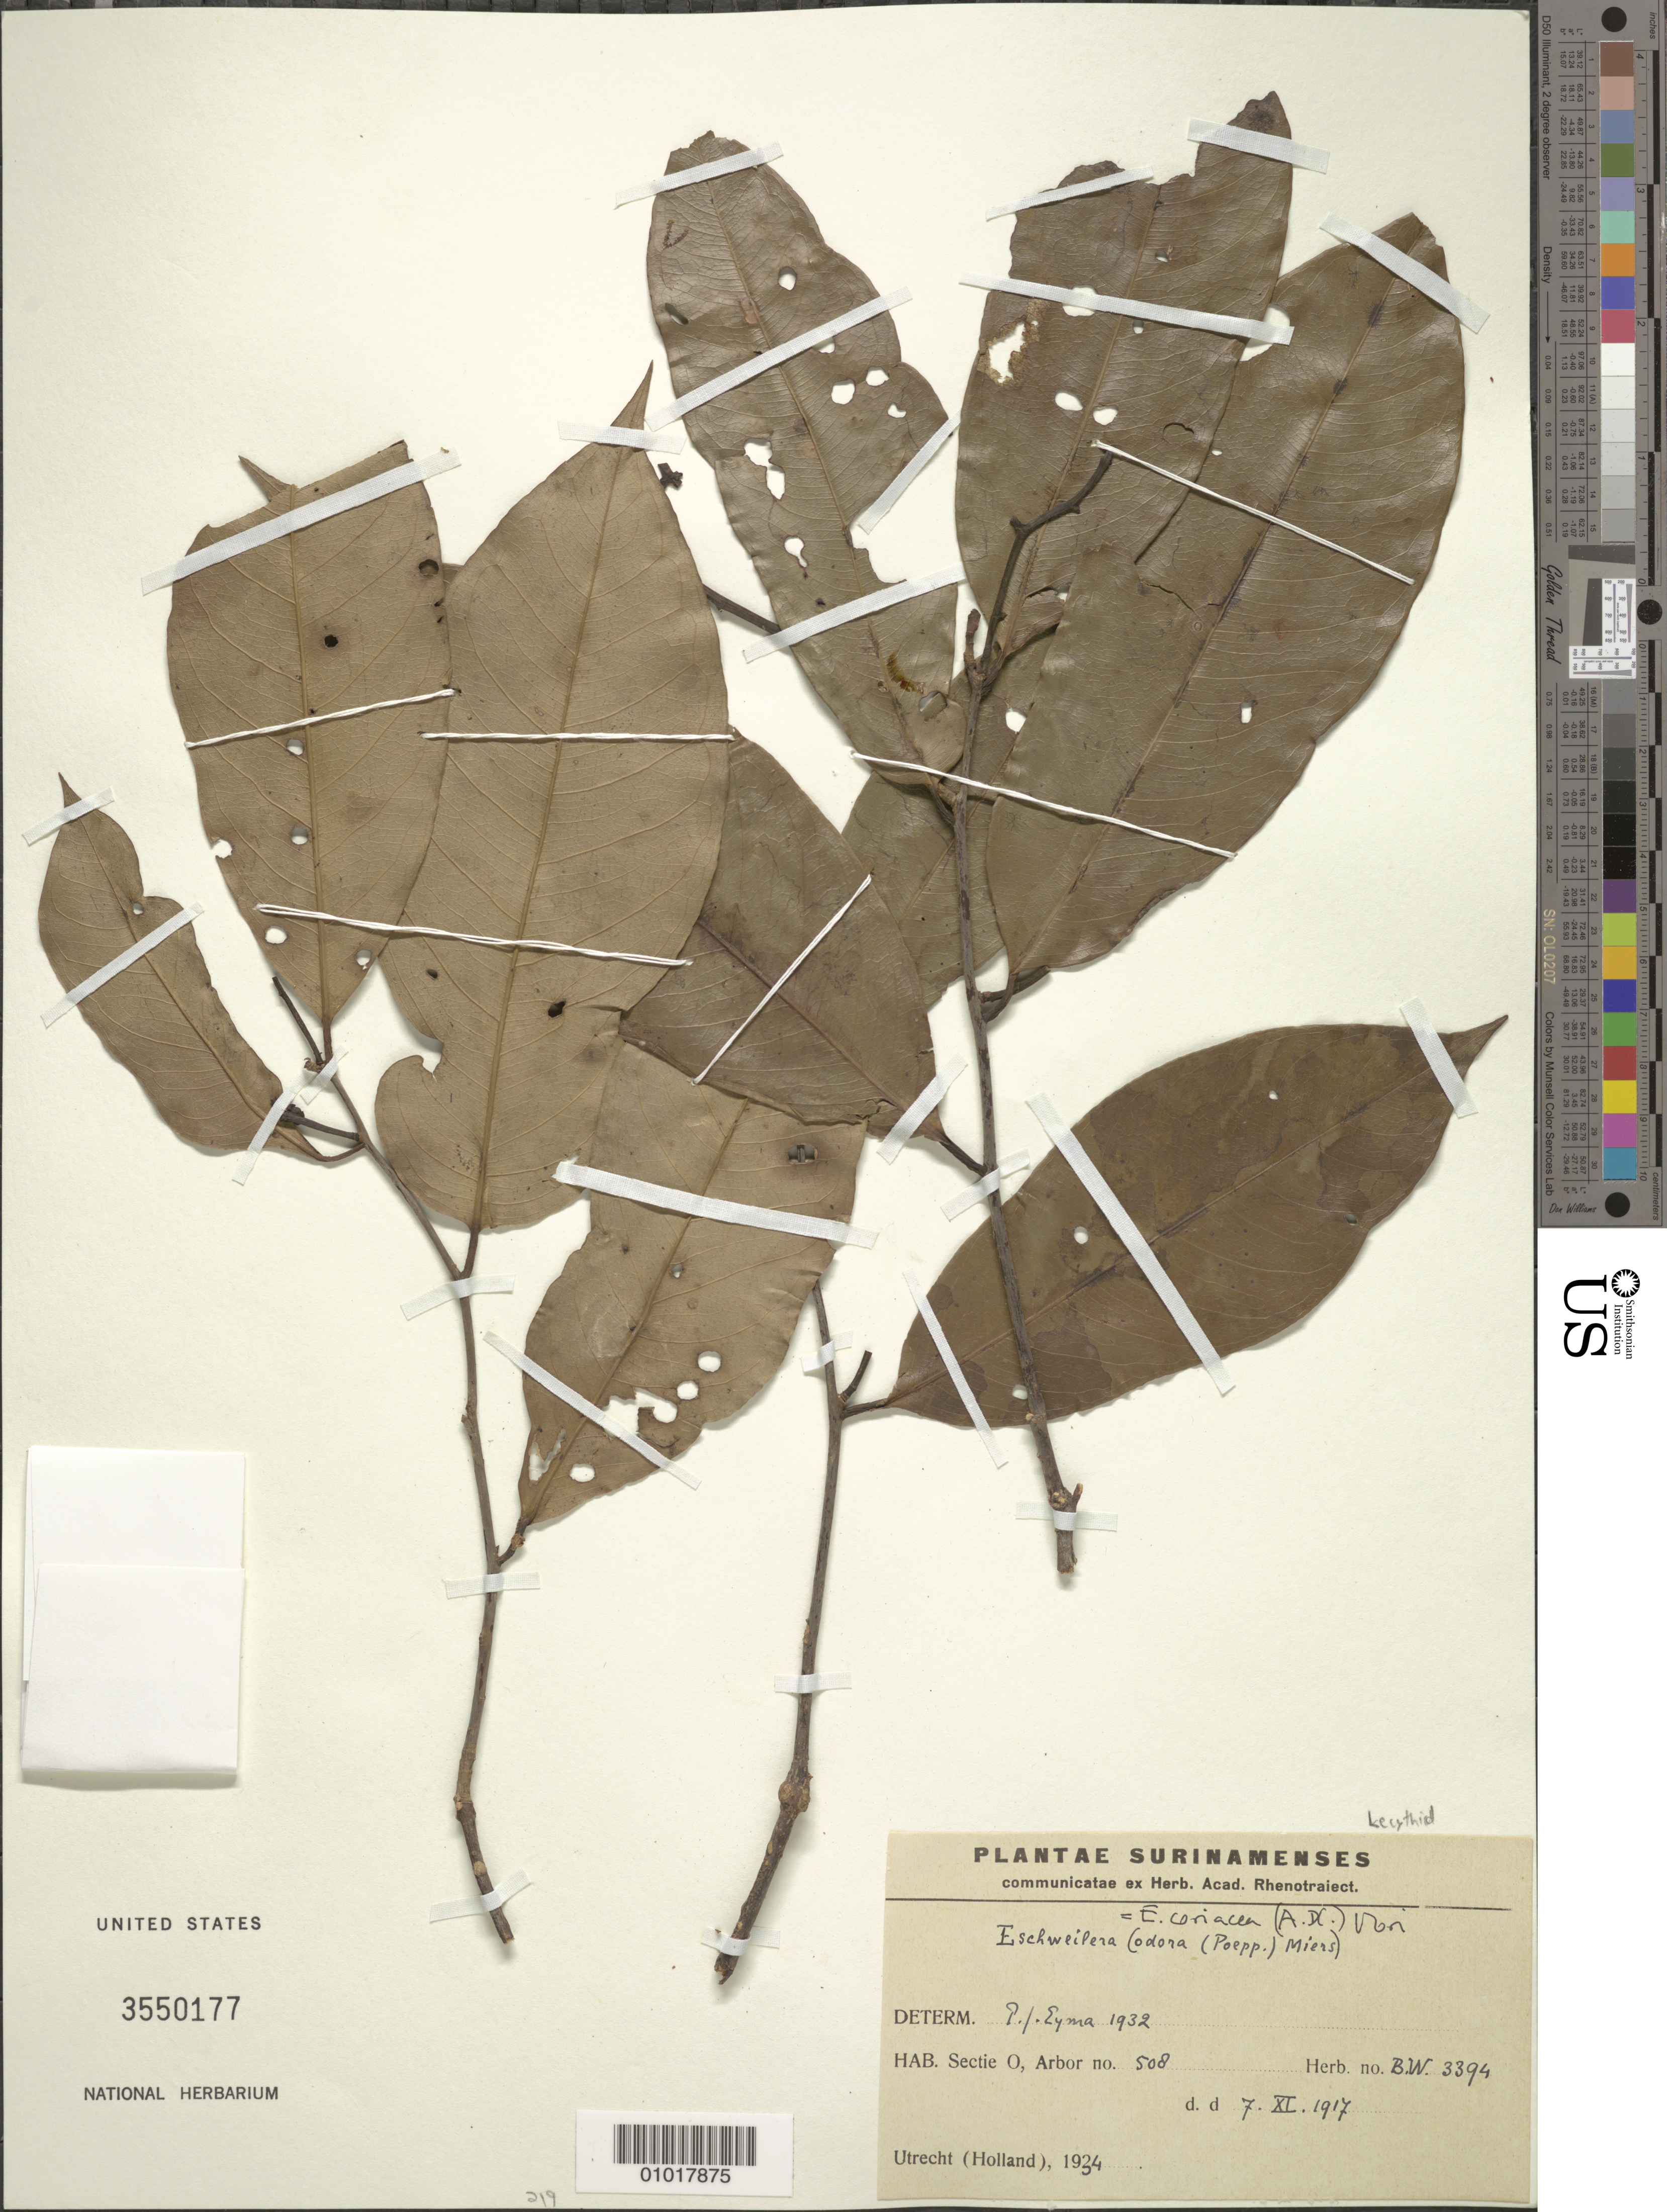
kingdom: Plantae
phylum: Tracheophyta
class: Magnoliopsida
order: Ericales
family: Lecythidaceae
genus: Eschweilera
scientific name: Eschweilera coriacea var. codora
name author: (Poepp.) Miers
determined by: Eyma, P. J.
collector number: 3394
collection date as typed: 7-Nov-17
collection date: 1917-11-07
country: Suriname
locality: Sectie O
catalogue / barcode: US 3550177